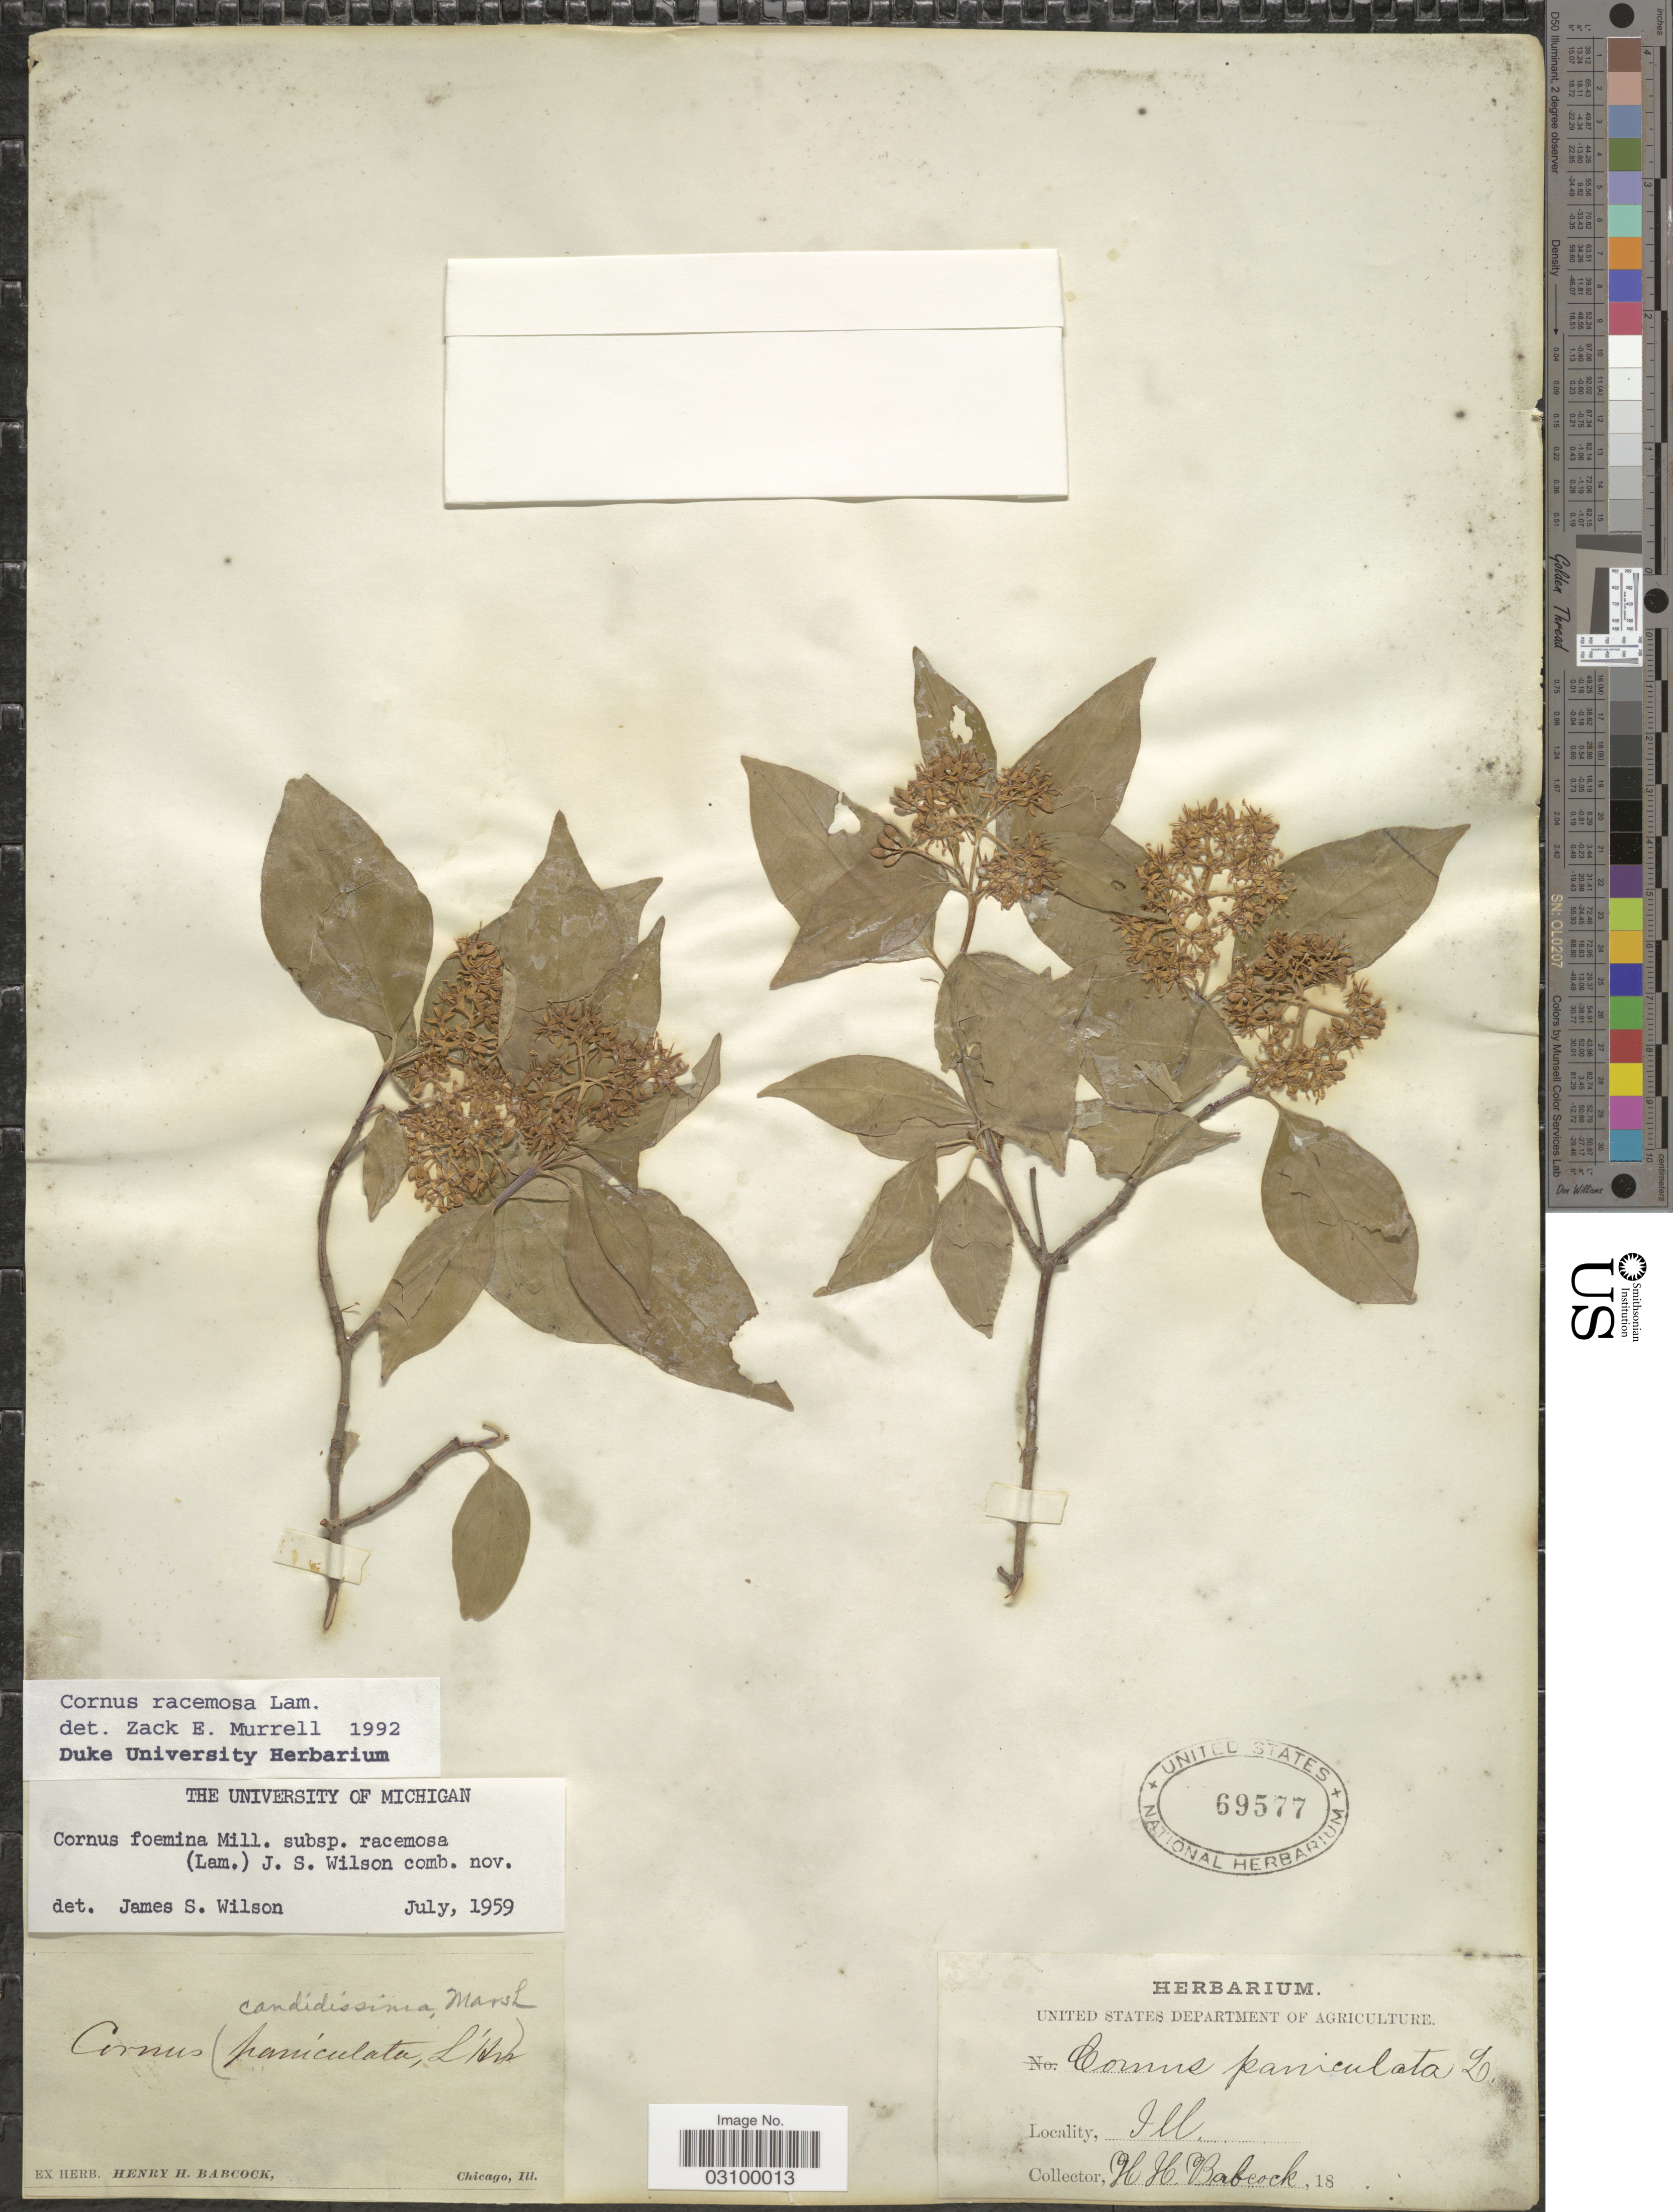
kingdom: Plantae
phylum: Tracheophyta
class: Magnoliopsida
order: Cornales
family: Cornaceae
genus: Cornus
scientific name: Cornus racemosa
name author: Lam.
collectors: H. Babcock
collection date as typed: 18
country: United States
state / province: Illinois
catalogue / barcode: US 69577